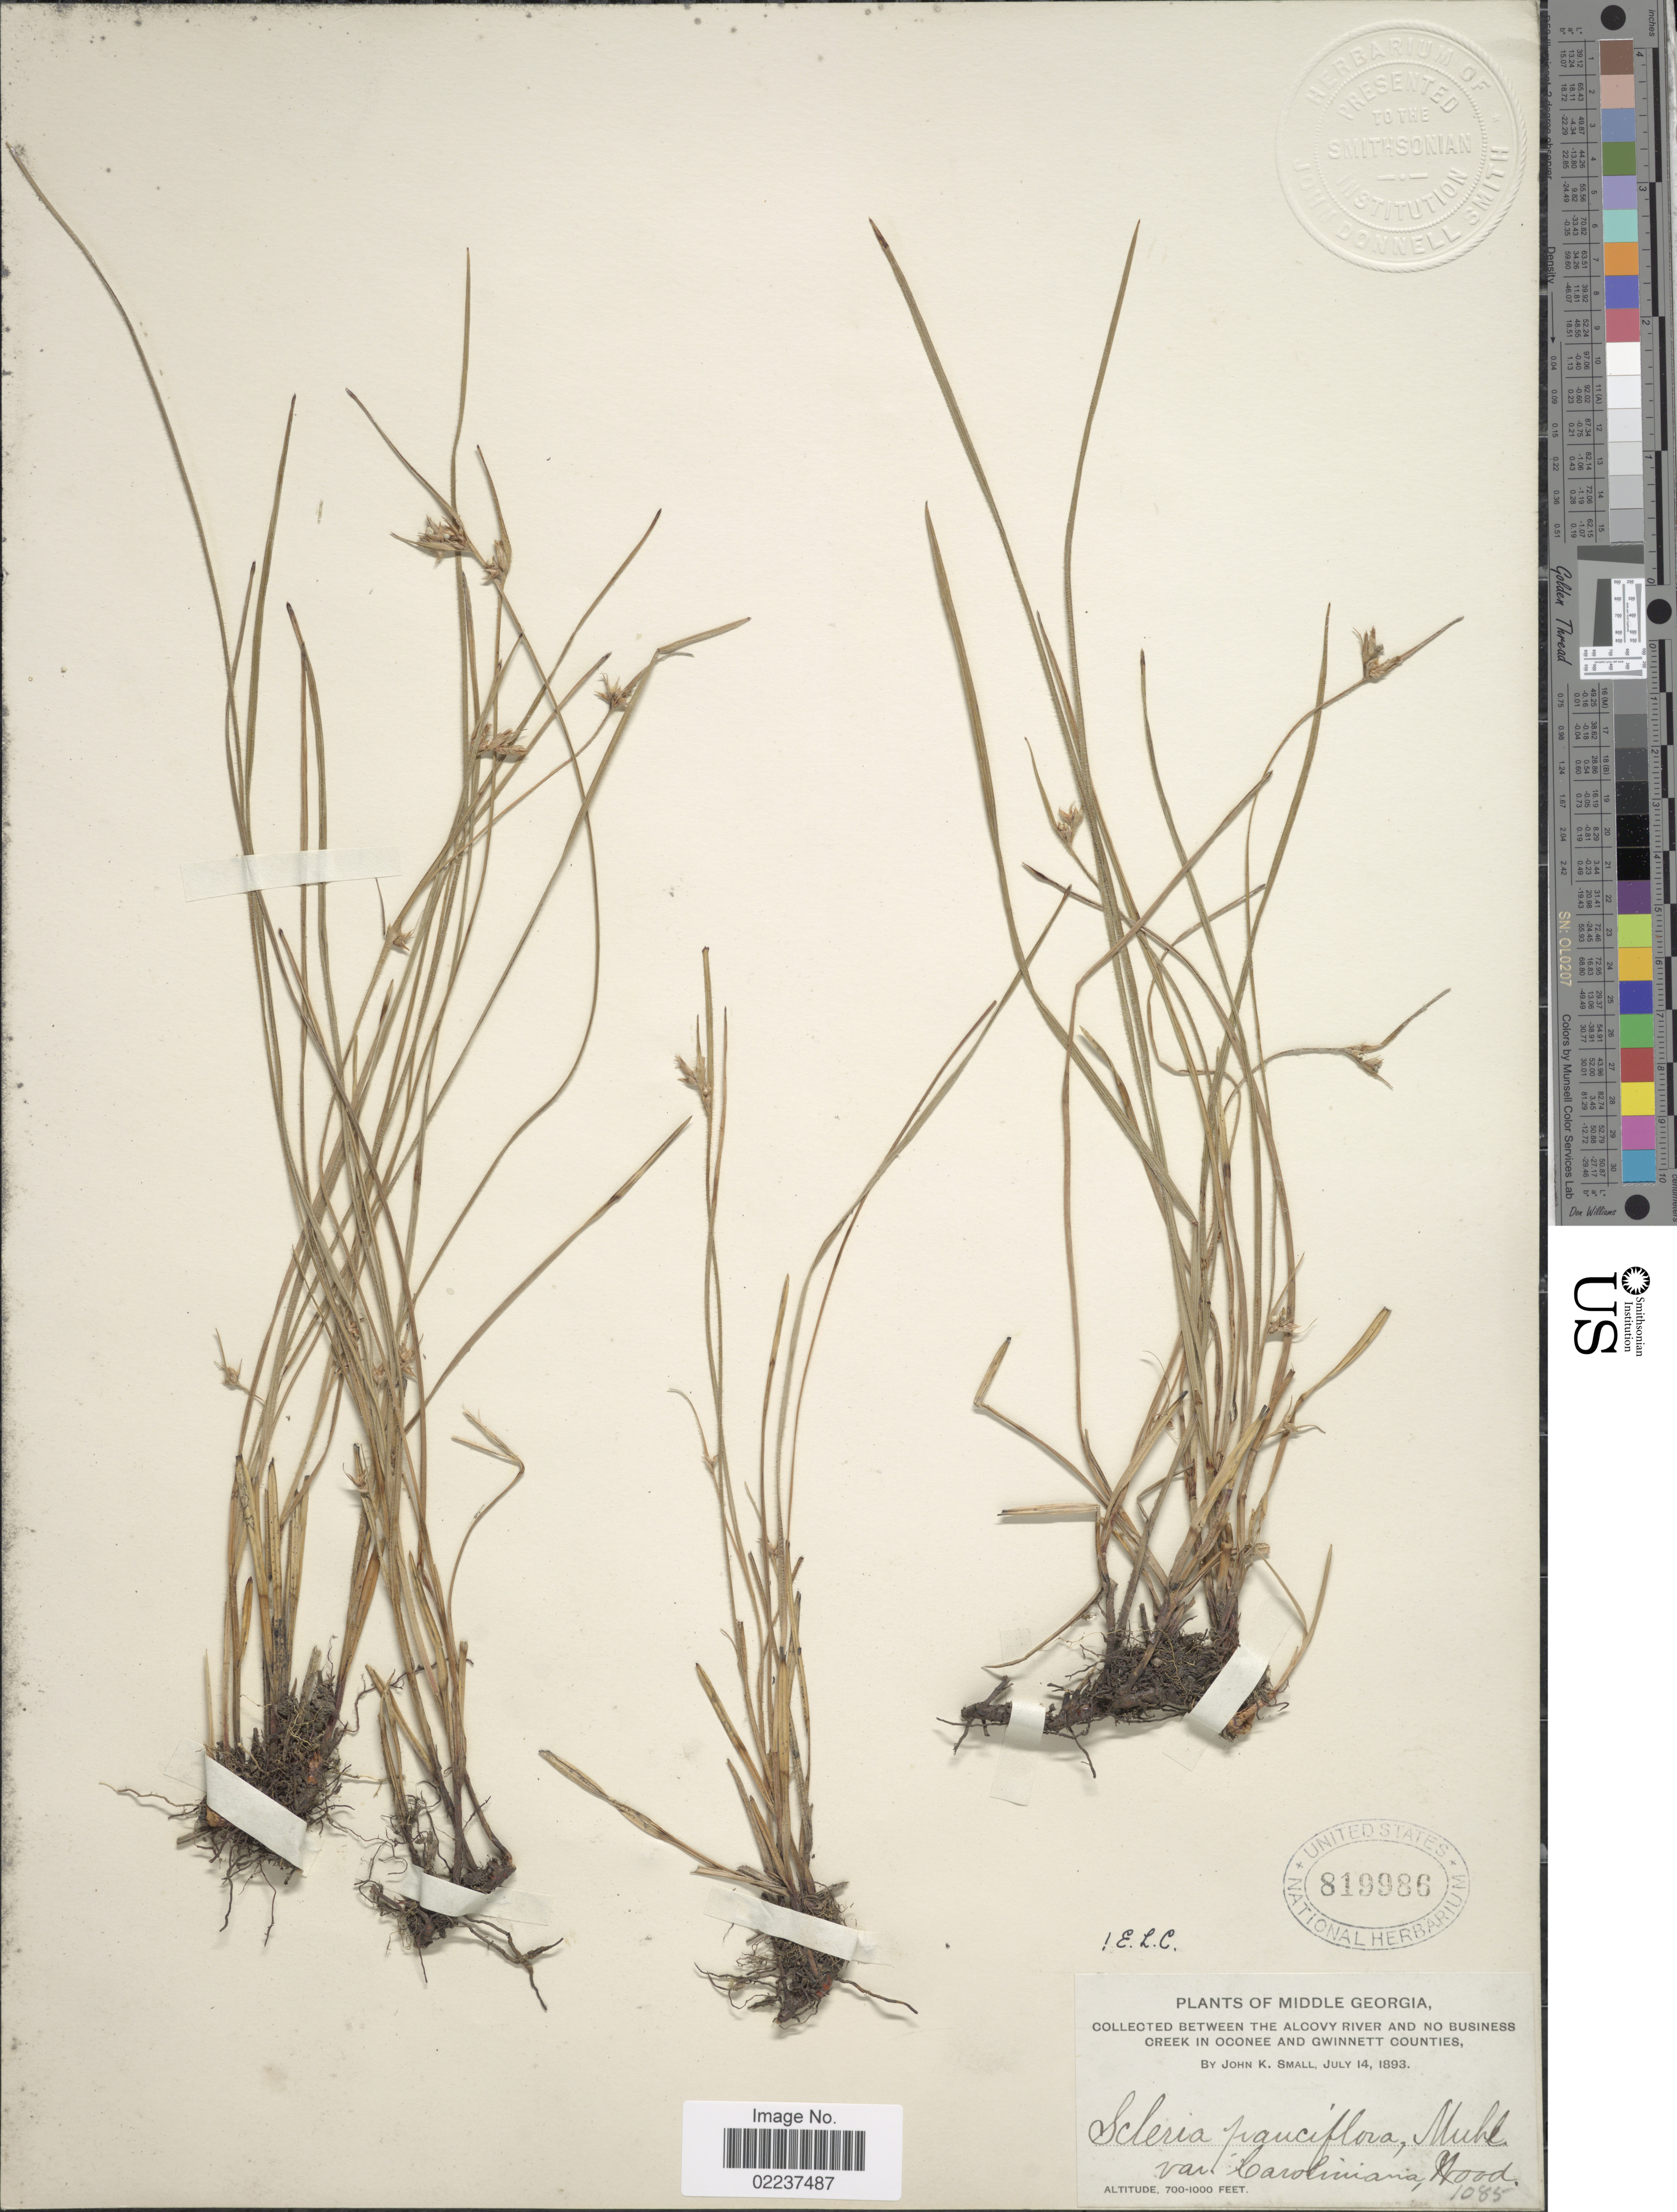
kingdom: Plantae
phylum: Tracheophyta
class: Liliopsida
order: Poales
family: Cyperaceae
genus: Scleria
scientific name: Scleria pauciflora var. caroliniana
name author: (Willd.) Alph. Wood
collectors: J. K. Small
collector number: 1085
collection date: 1893-07-14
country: United States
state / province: Georgia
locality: Middle Georgia, between the Alcovy River and No Business Creek in Oconee and Gwinnett Counties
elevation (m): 213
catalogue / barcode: US 819986